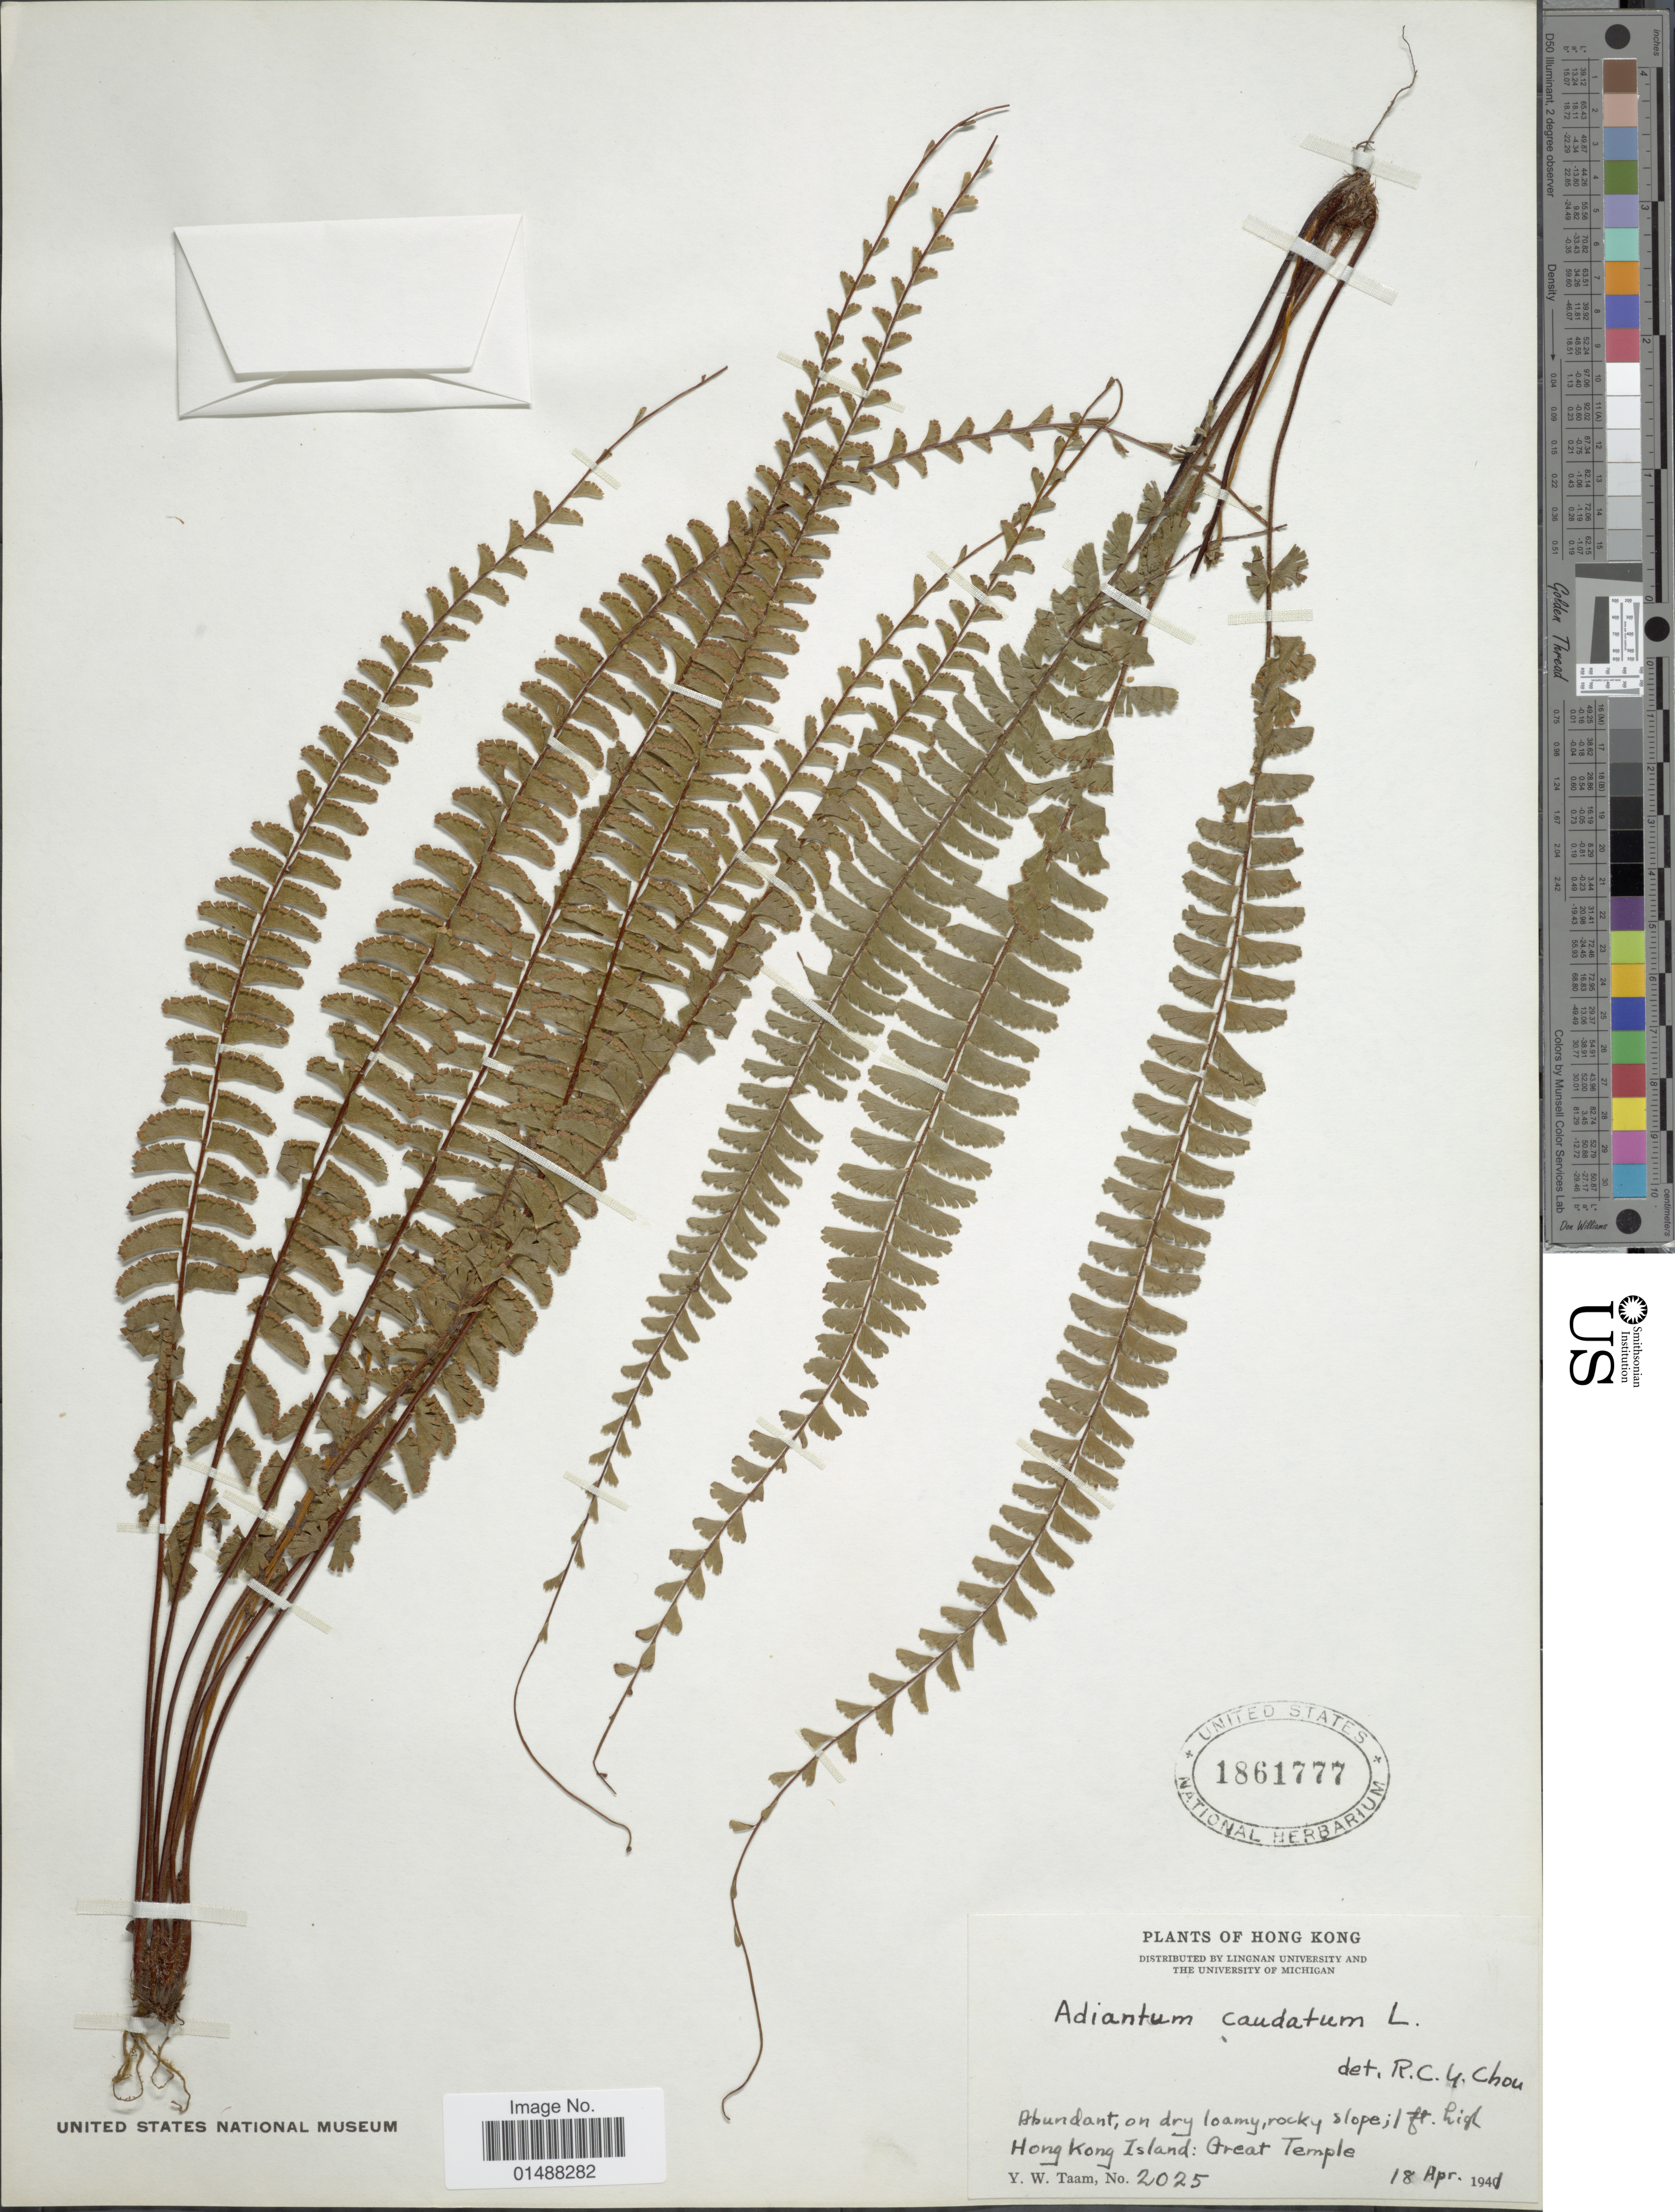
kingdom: Plantae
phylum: Tracheophyta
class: Polypodiopsida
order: Polypodiales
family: Pteridaceae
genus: Adiantum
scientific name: Adiantum caudatum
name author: L.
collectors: Y. W. Taam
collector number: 2025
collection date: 1941-04-18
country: China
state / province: Hong Kong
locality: Hong Kong Island: Great Temple.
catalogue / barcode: US 1861777